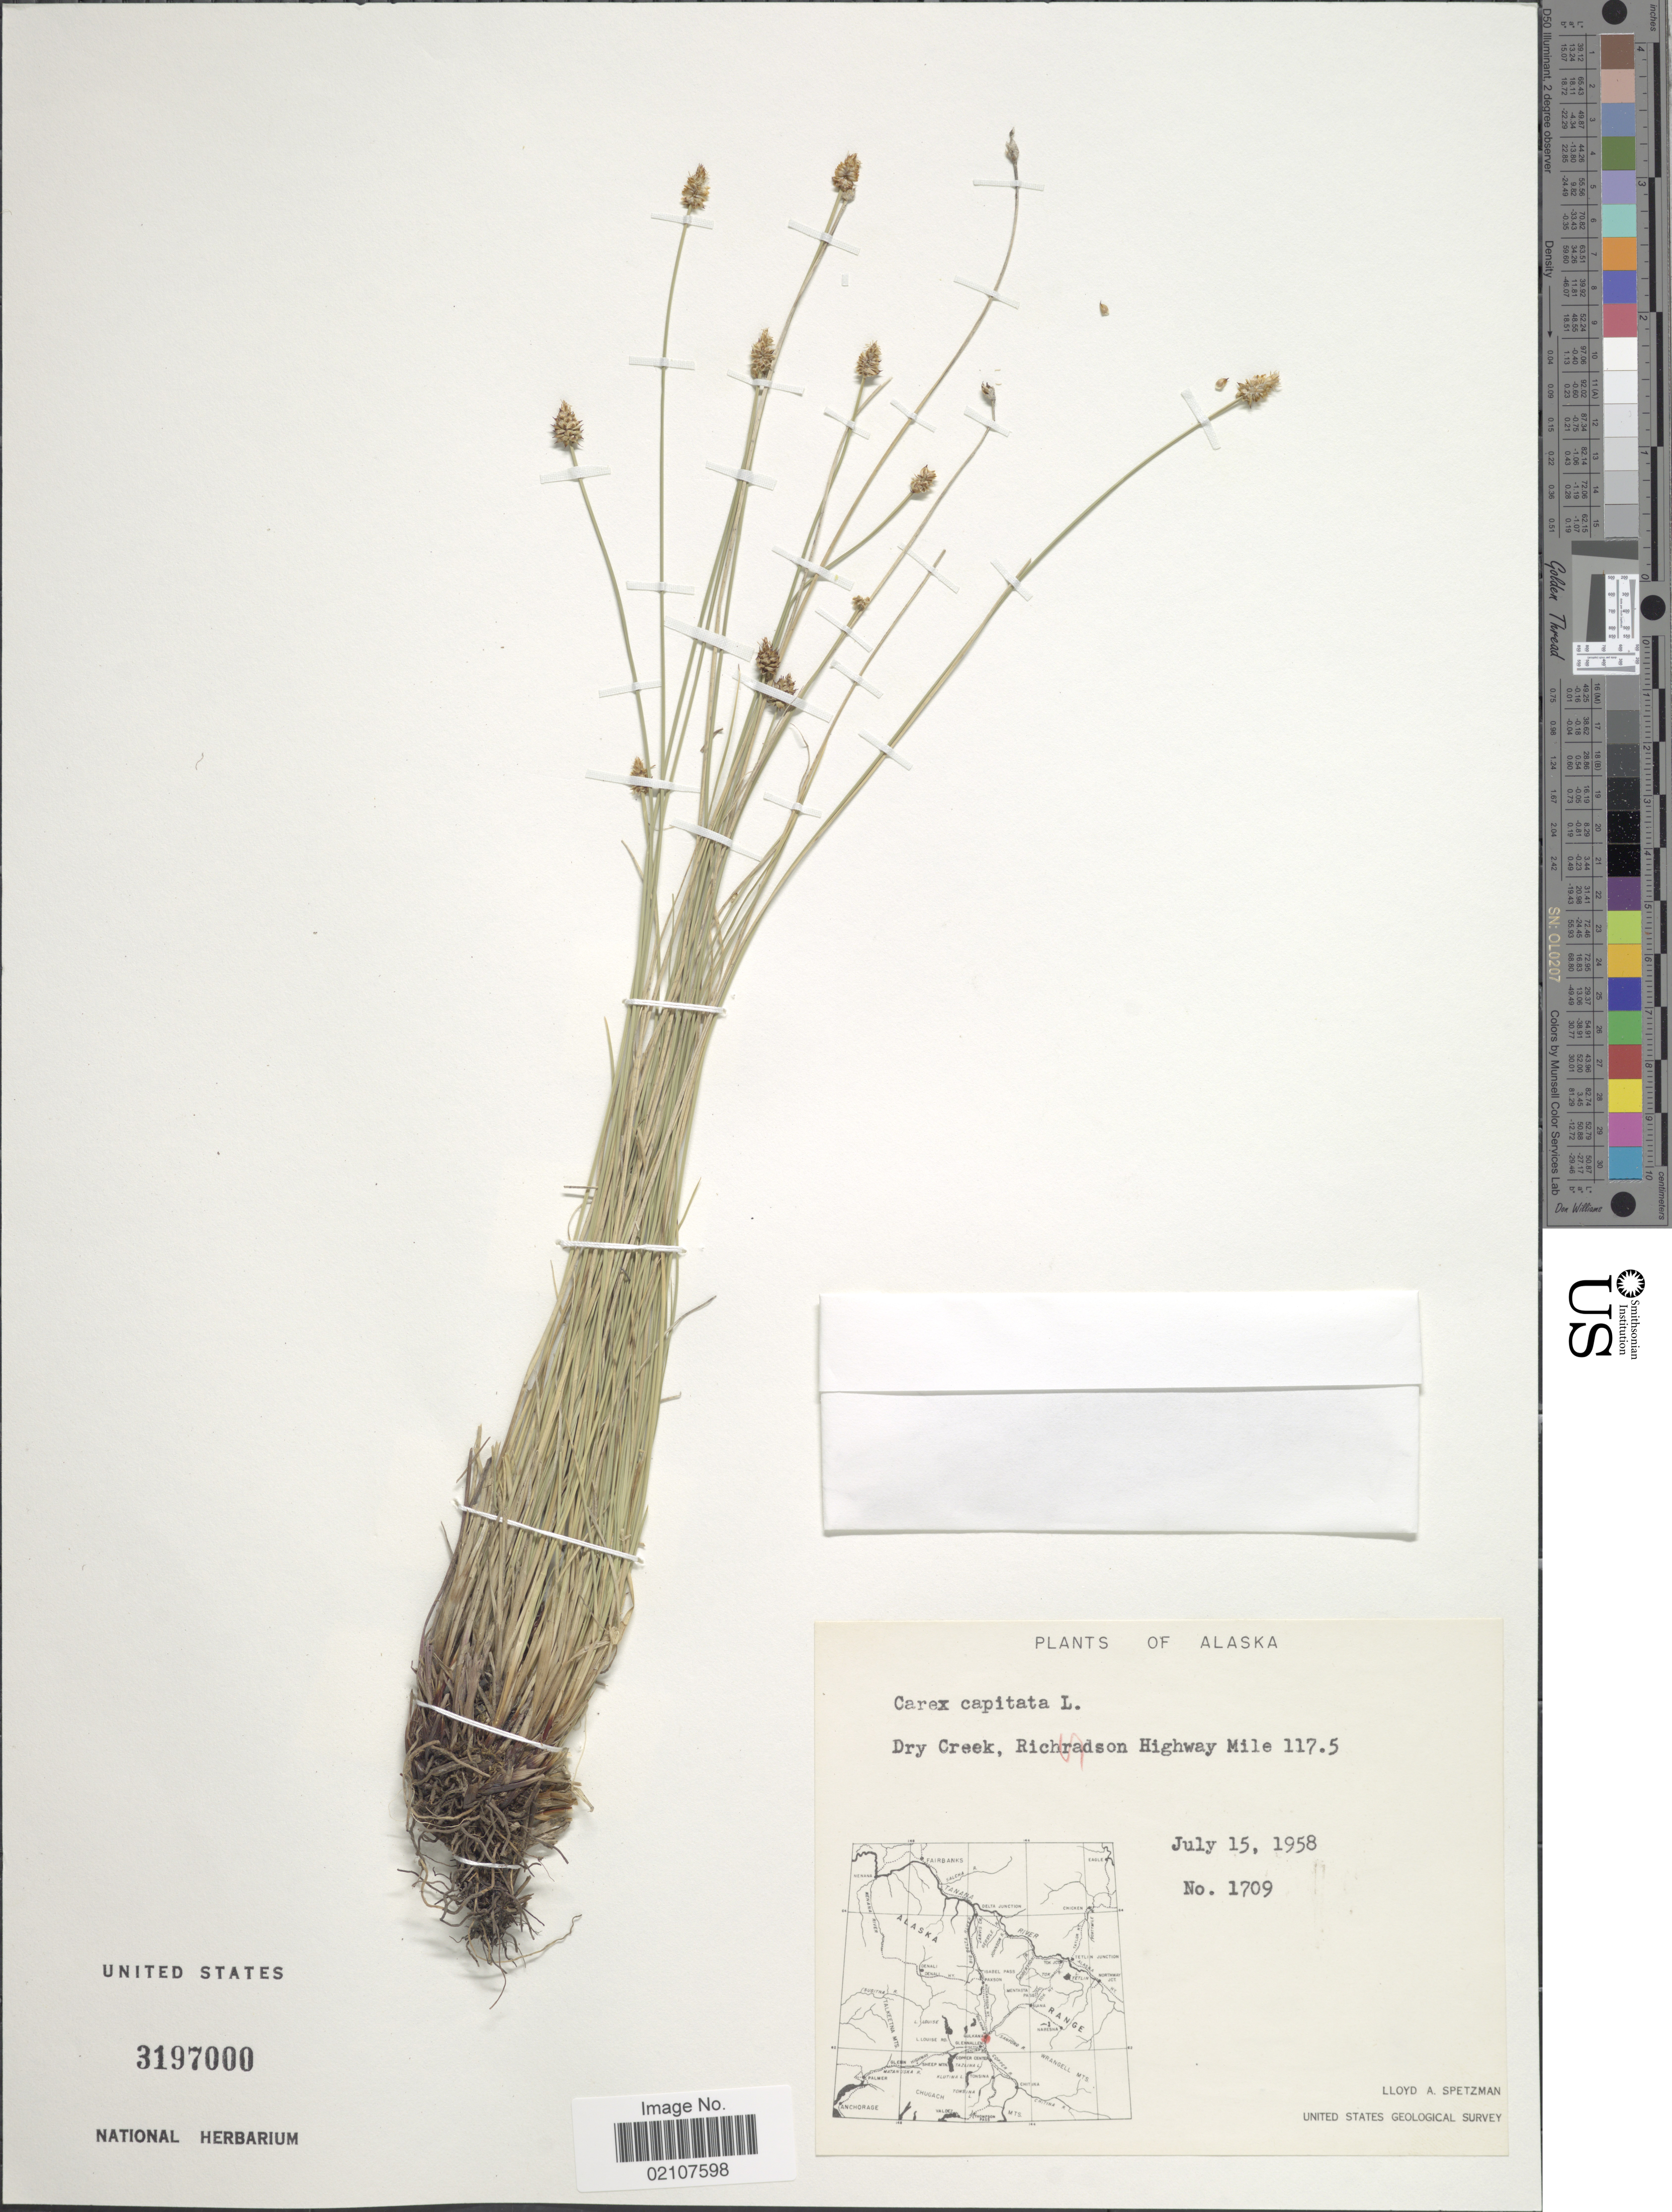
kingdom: Plantae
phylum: Tracheophyta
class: Liliopsida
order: Poales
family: Cyperaceae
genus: Carex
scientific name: Carex capitata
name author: L.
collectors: L. Spetzman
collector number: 1709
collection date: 1958-07-15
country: United States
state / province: Alaska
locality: Alaska, Dry Creek Richardson Highway Mile 117.5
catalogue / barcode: US 3197000